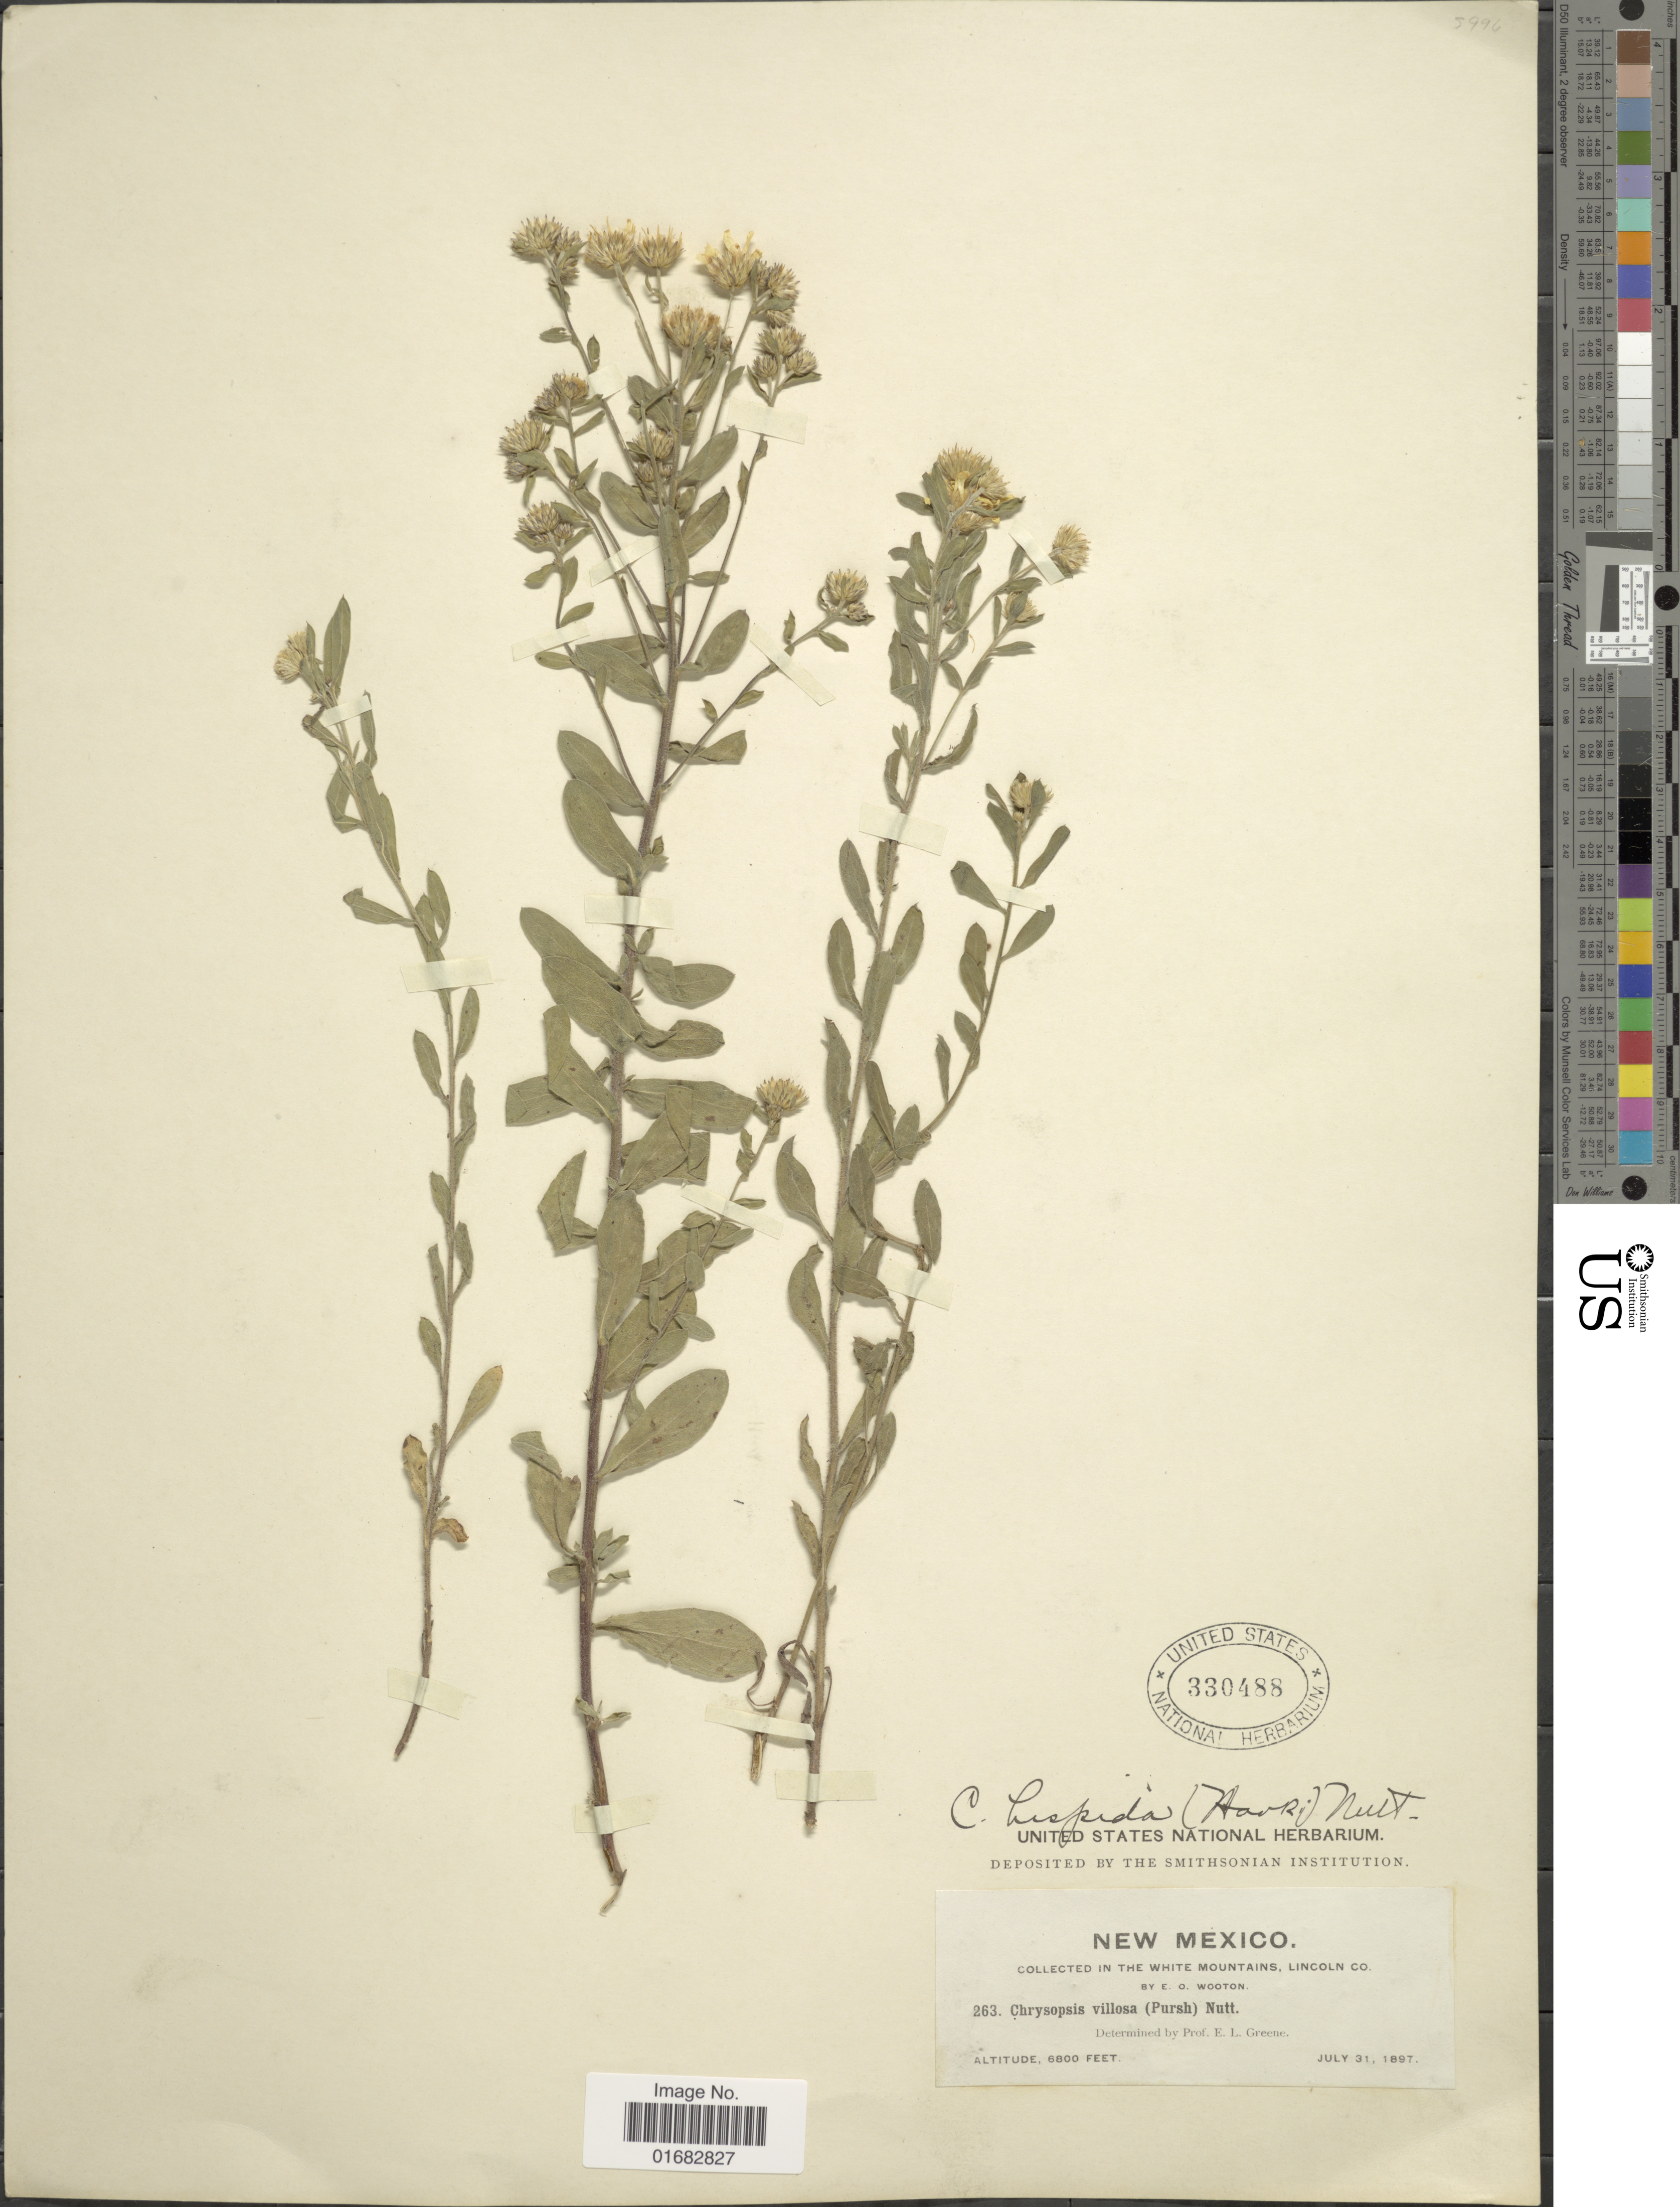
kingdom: Plantae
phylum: Tracheophyta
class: Magnoliopsida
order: Asterales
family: Asteraceae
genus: Heterotheca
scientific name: Heterotheca villosa var. hispida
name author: (Hook.) V.L. Harms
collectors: E. O. Wooton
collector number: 263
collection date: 1897-07-31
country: United States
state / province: New Mexico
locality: The White Mountains, Lincoln Co.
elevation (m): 2073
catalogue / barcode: US 330488